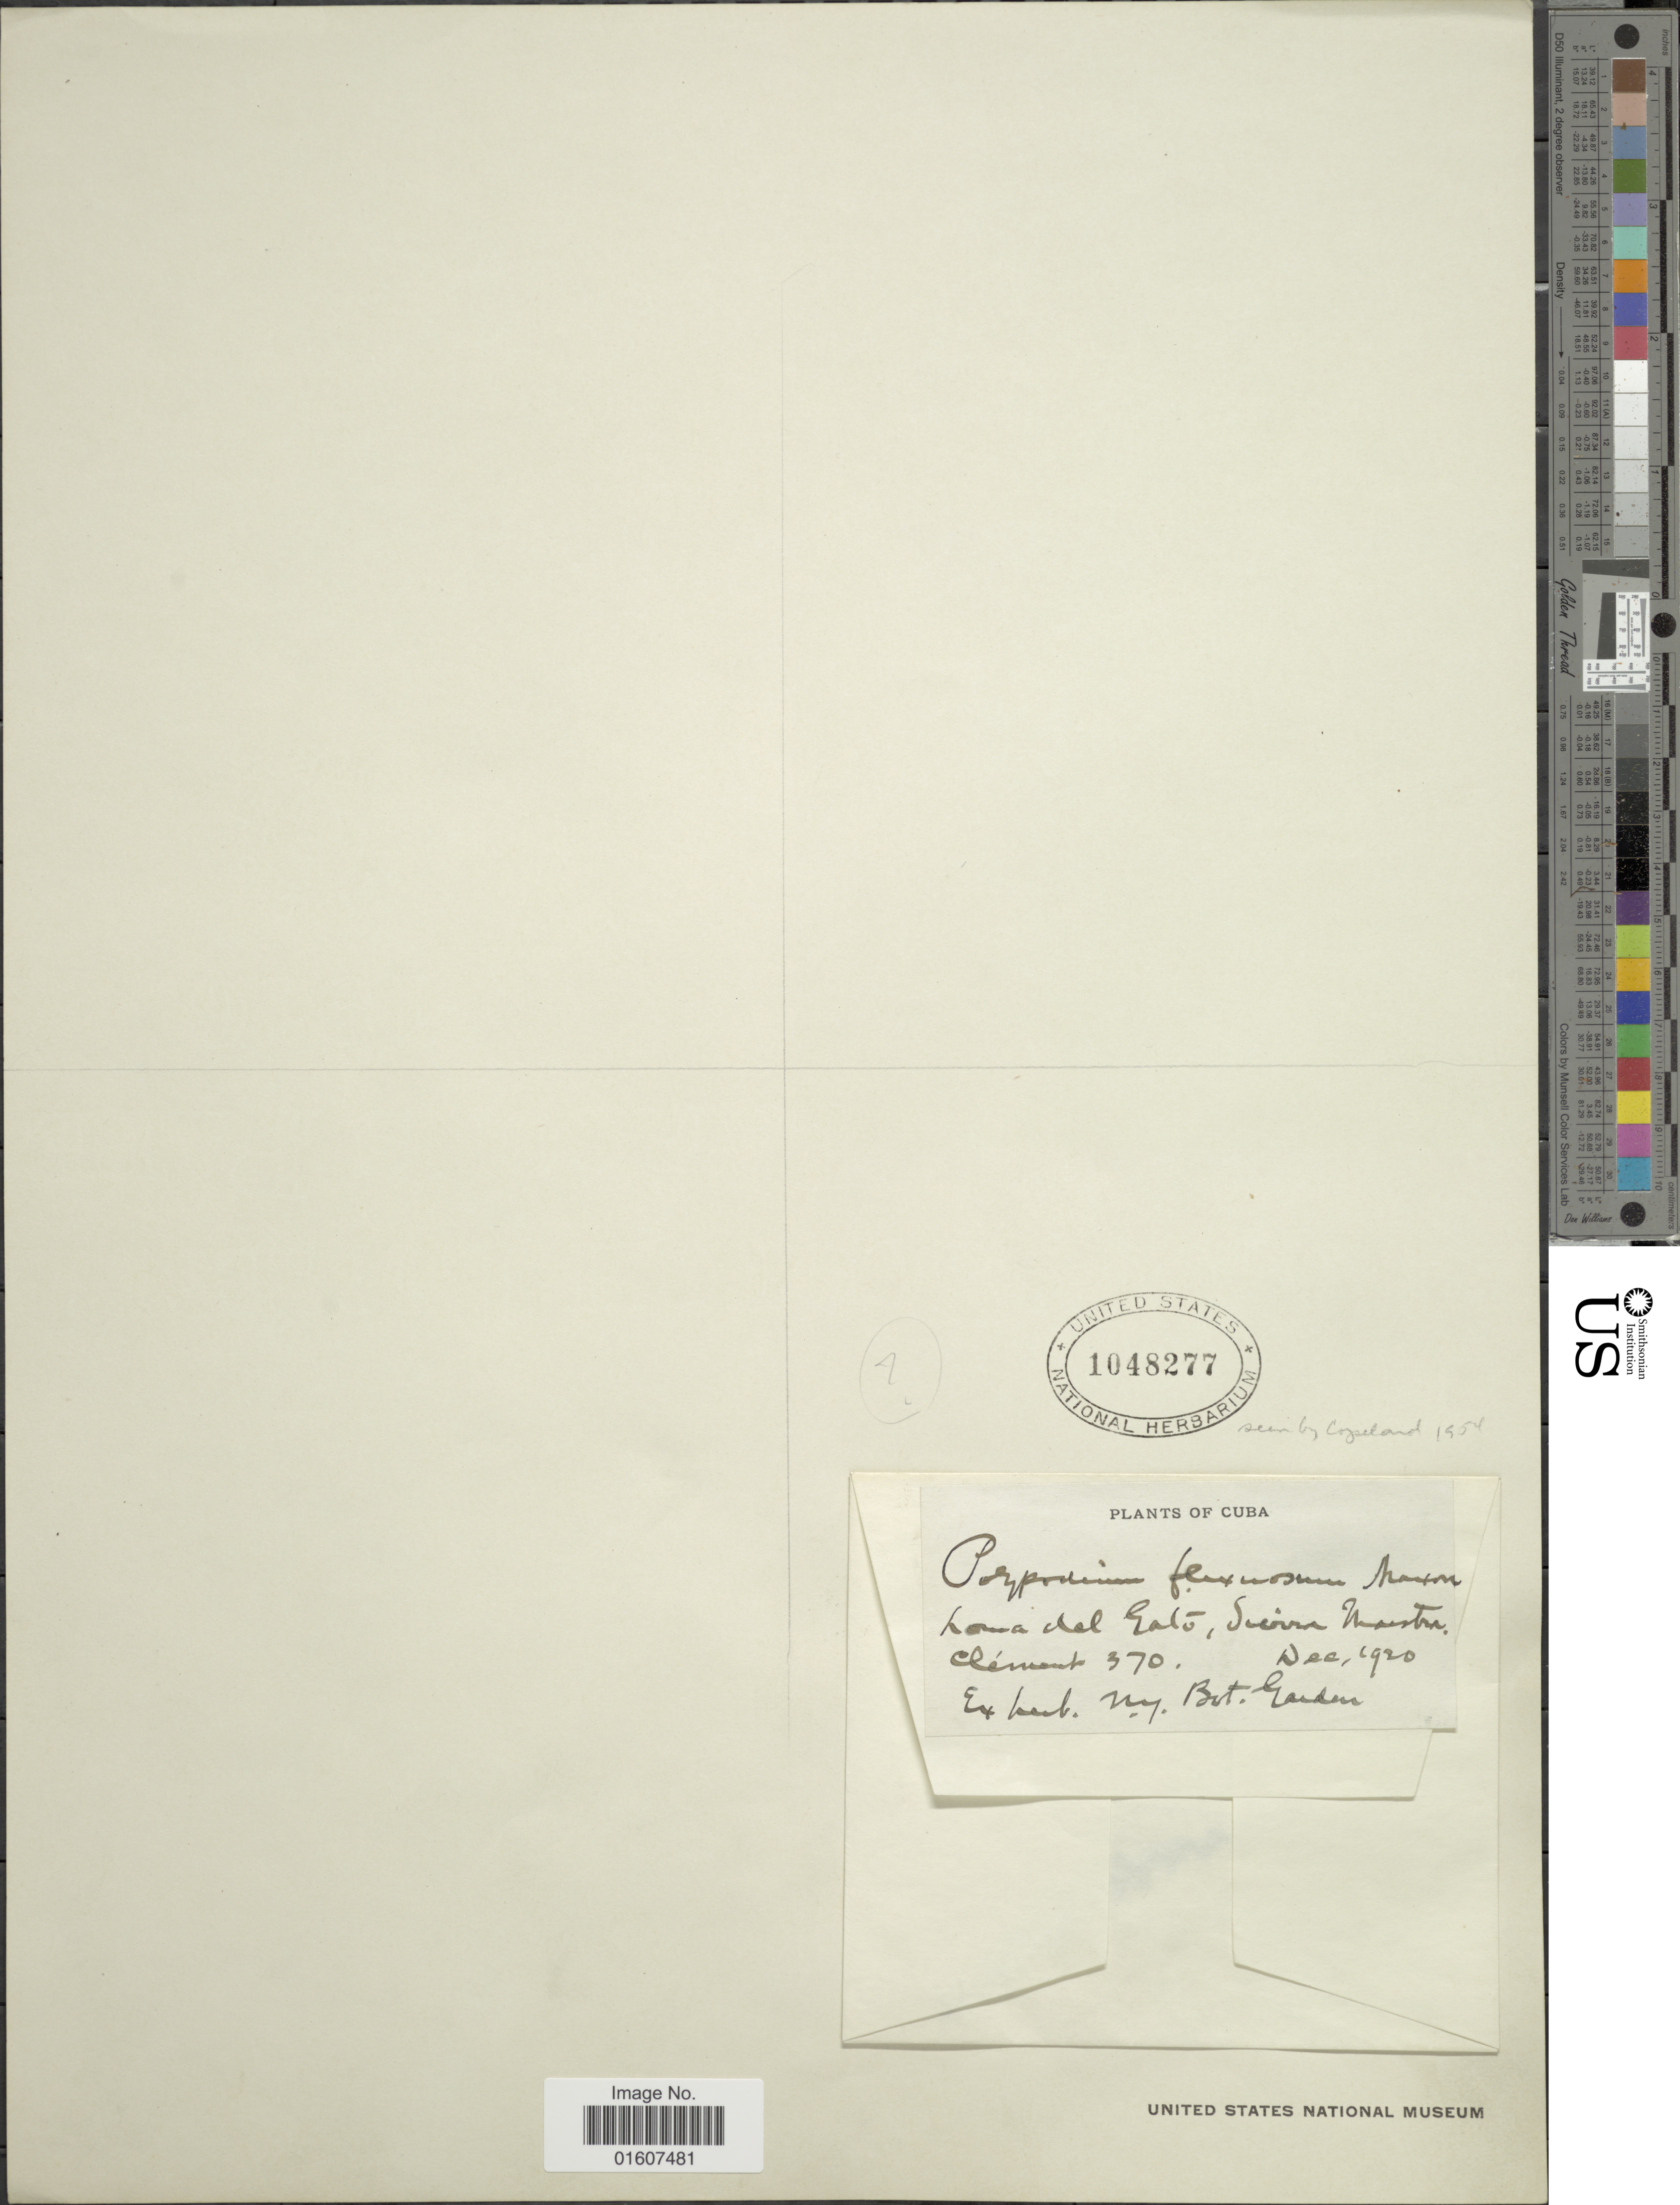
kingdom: Plantae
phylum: Tracheophyta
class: Polypodiopsida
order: Polypodiales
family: Polypodiaceae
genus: Terpsichore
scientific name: Terpsichore flexuosa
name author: (Maxon) A.R. Sm.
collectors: -. Clemens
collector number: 370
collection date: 1920-12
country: Cuba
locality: Loma del Gato, Sierra Maestra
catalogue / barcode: US 1048277